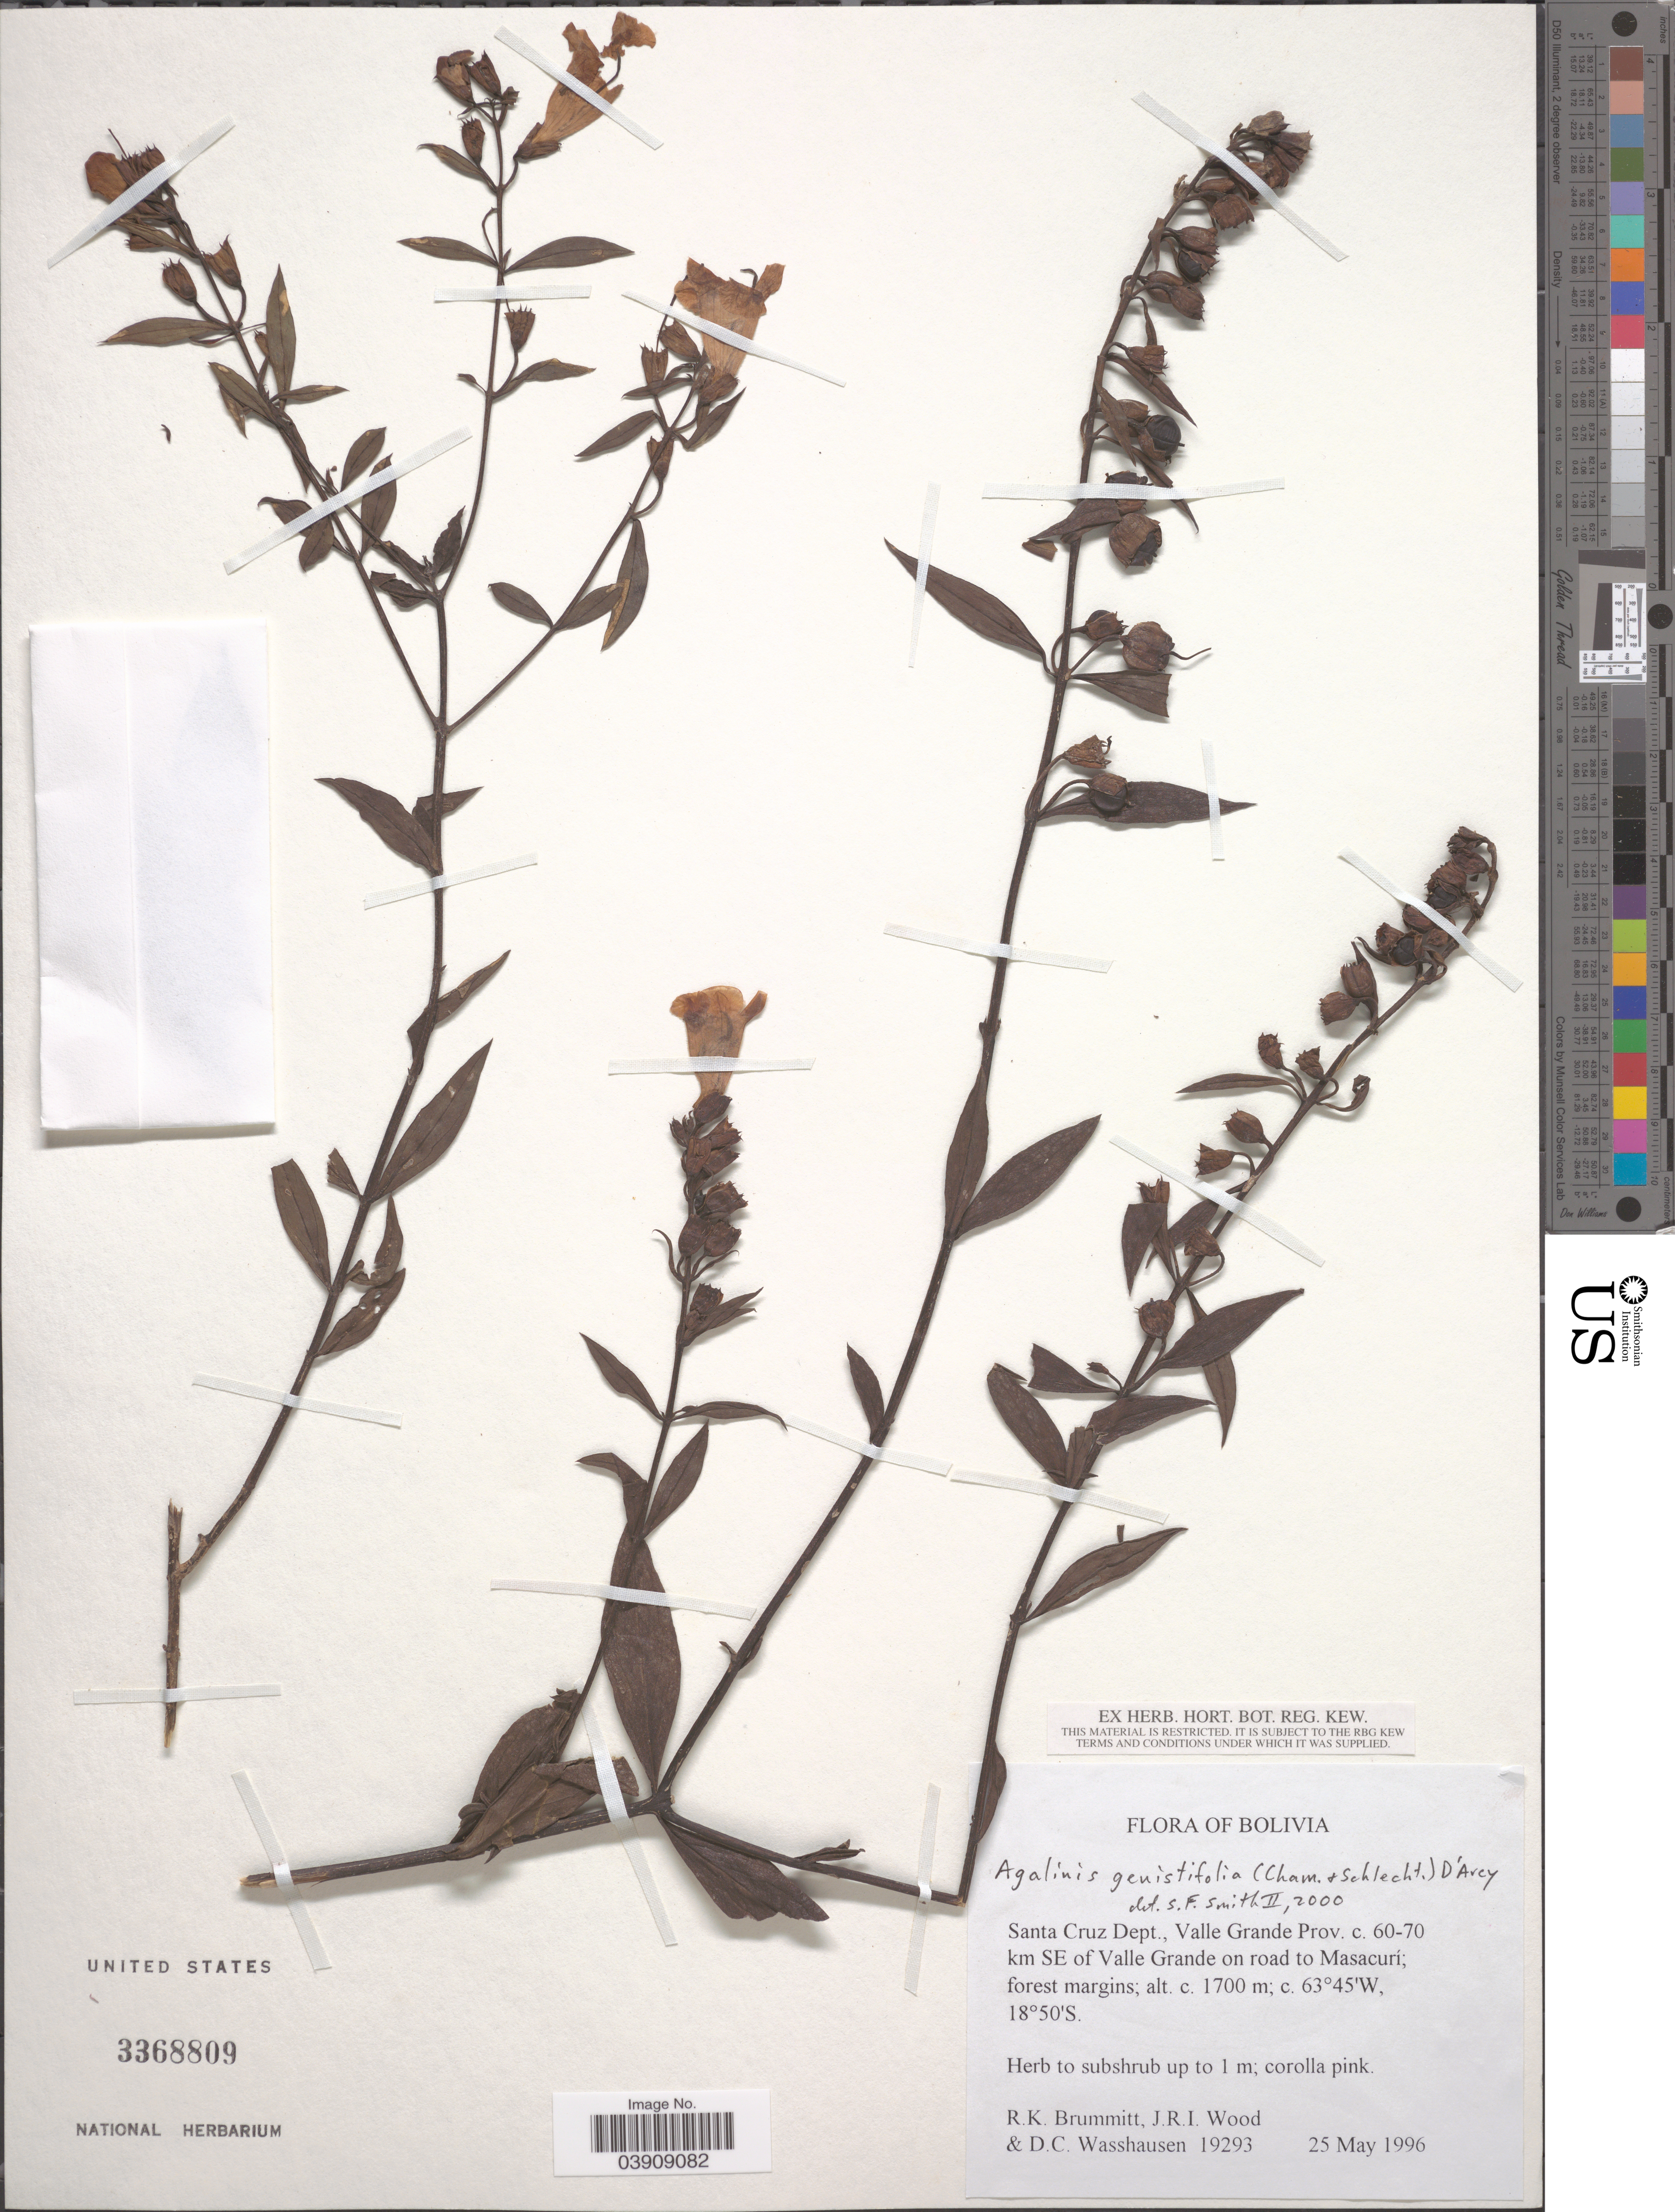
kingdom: Plantae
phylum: Tracheophyta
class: Magnoliopsida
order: Lamiales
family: Orobanchaceae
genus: Agalinis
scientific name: Agalinis genistifolia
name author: (Cham. & Schltdl.) D'Arcy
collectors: R. K. Brummitt, J. R. I. Wood & D. C. Wasshausen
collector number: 19293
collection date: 1996-05-25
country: Bolivia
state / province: Santa Cruz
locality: Santa Cruz Dept., Valle Grande Prov. c. 60-70 km SE of Valle Grande on road to Masacurí.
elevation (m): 1700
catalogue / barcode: US 3368809